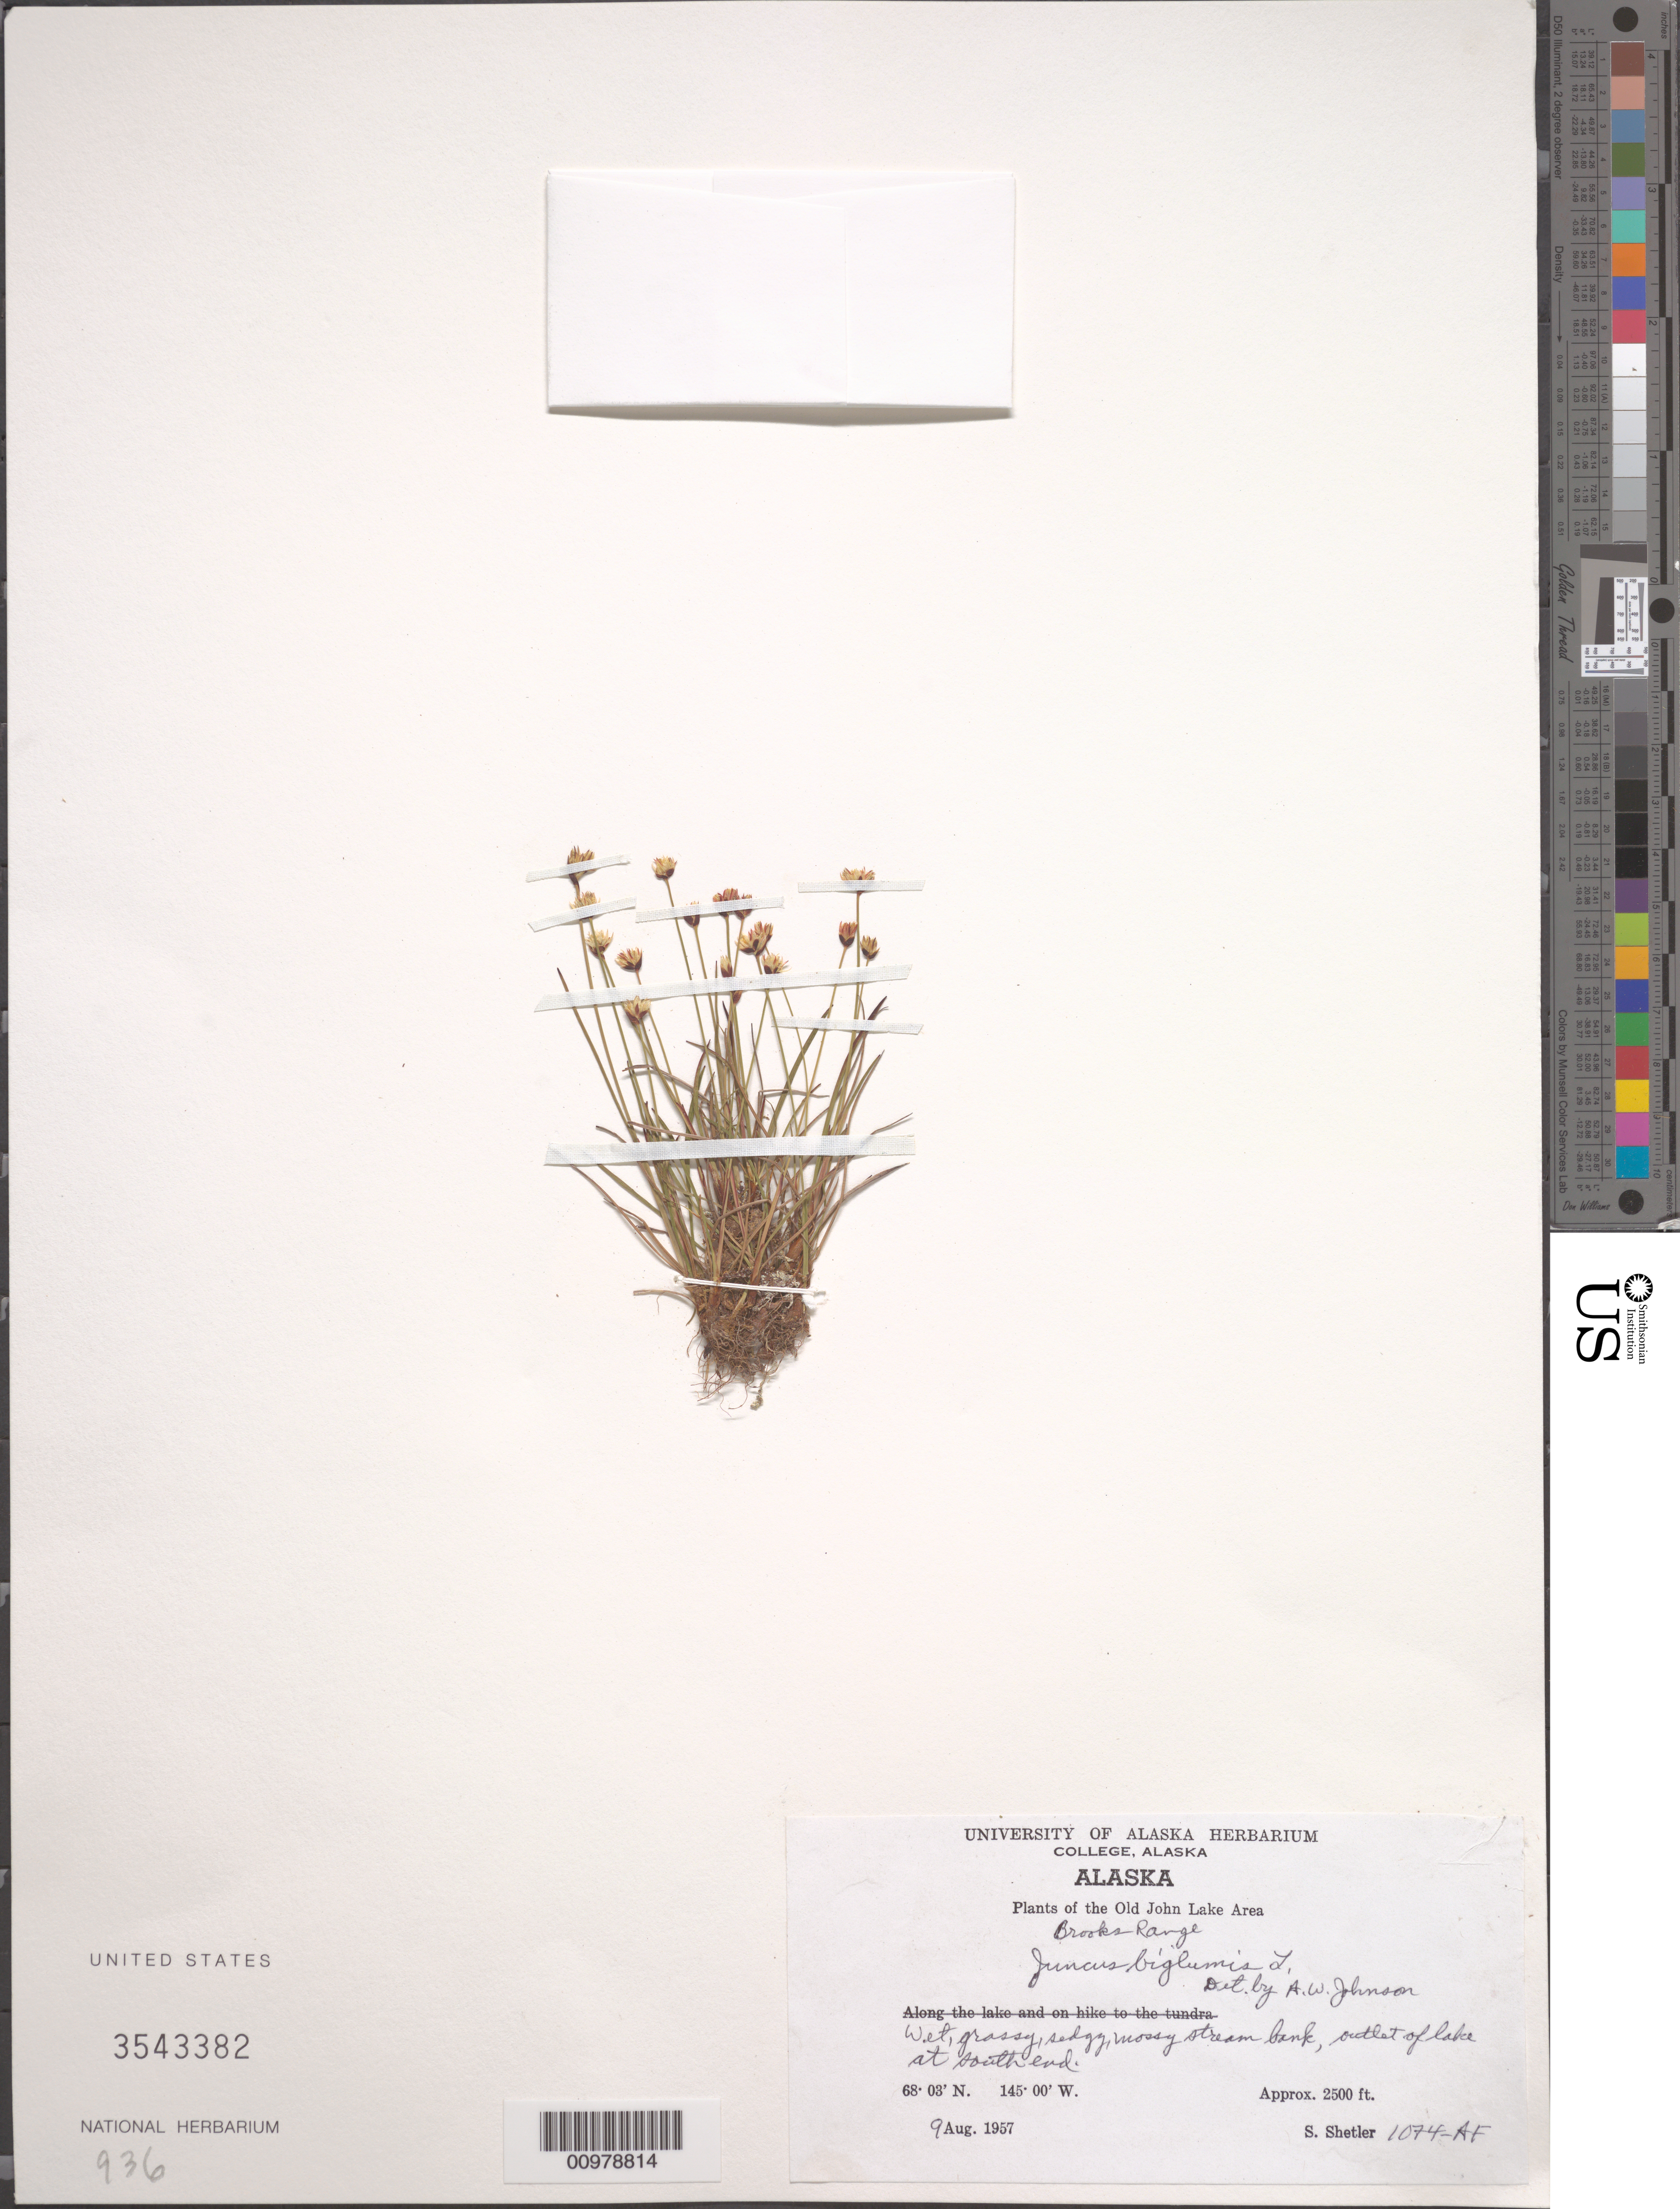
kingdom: Plantae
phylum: Tracheophyta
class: Liliopsida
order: Poales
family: Juncaceae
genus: Juncus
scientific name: Juncus biglumis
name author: L.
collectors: S. Shetler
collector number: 1074-AF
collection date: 1957-08-09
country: United States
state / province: Alaska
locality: The Old John Lake Area. Brooks Range. Outlet of lake at south end.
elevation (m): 762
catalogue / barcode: US 3543382